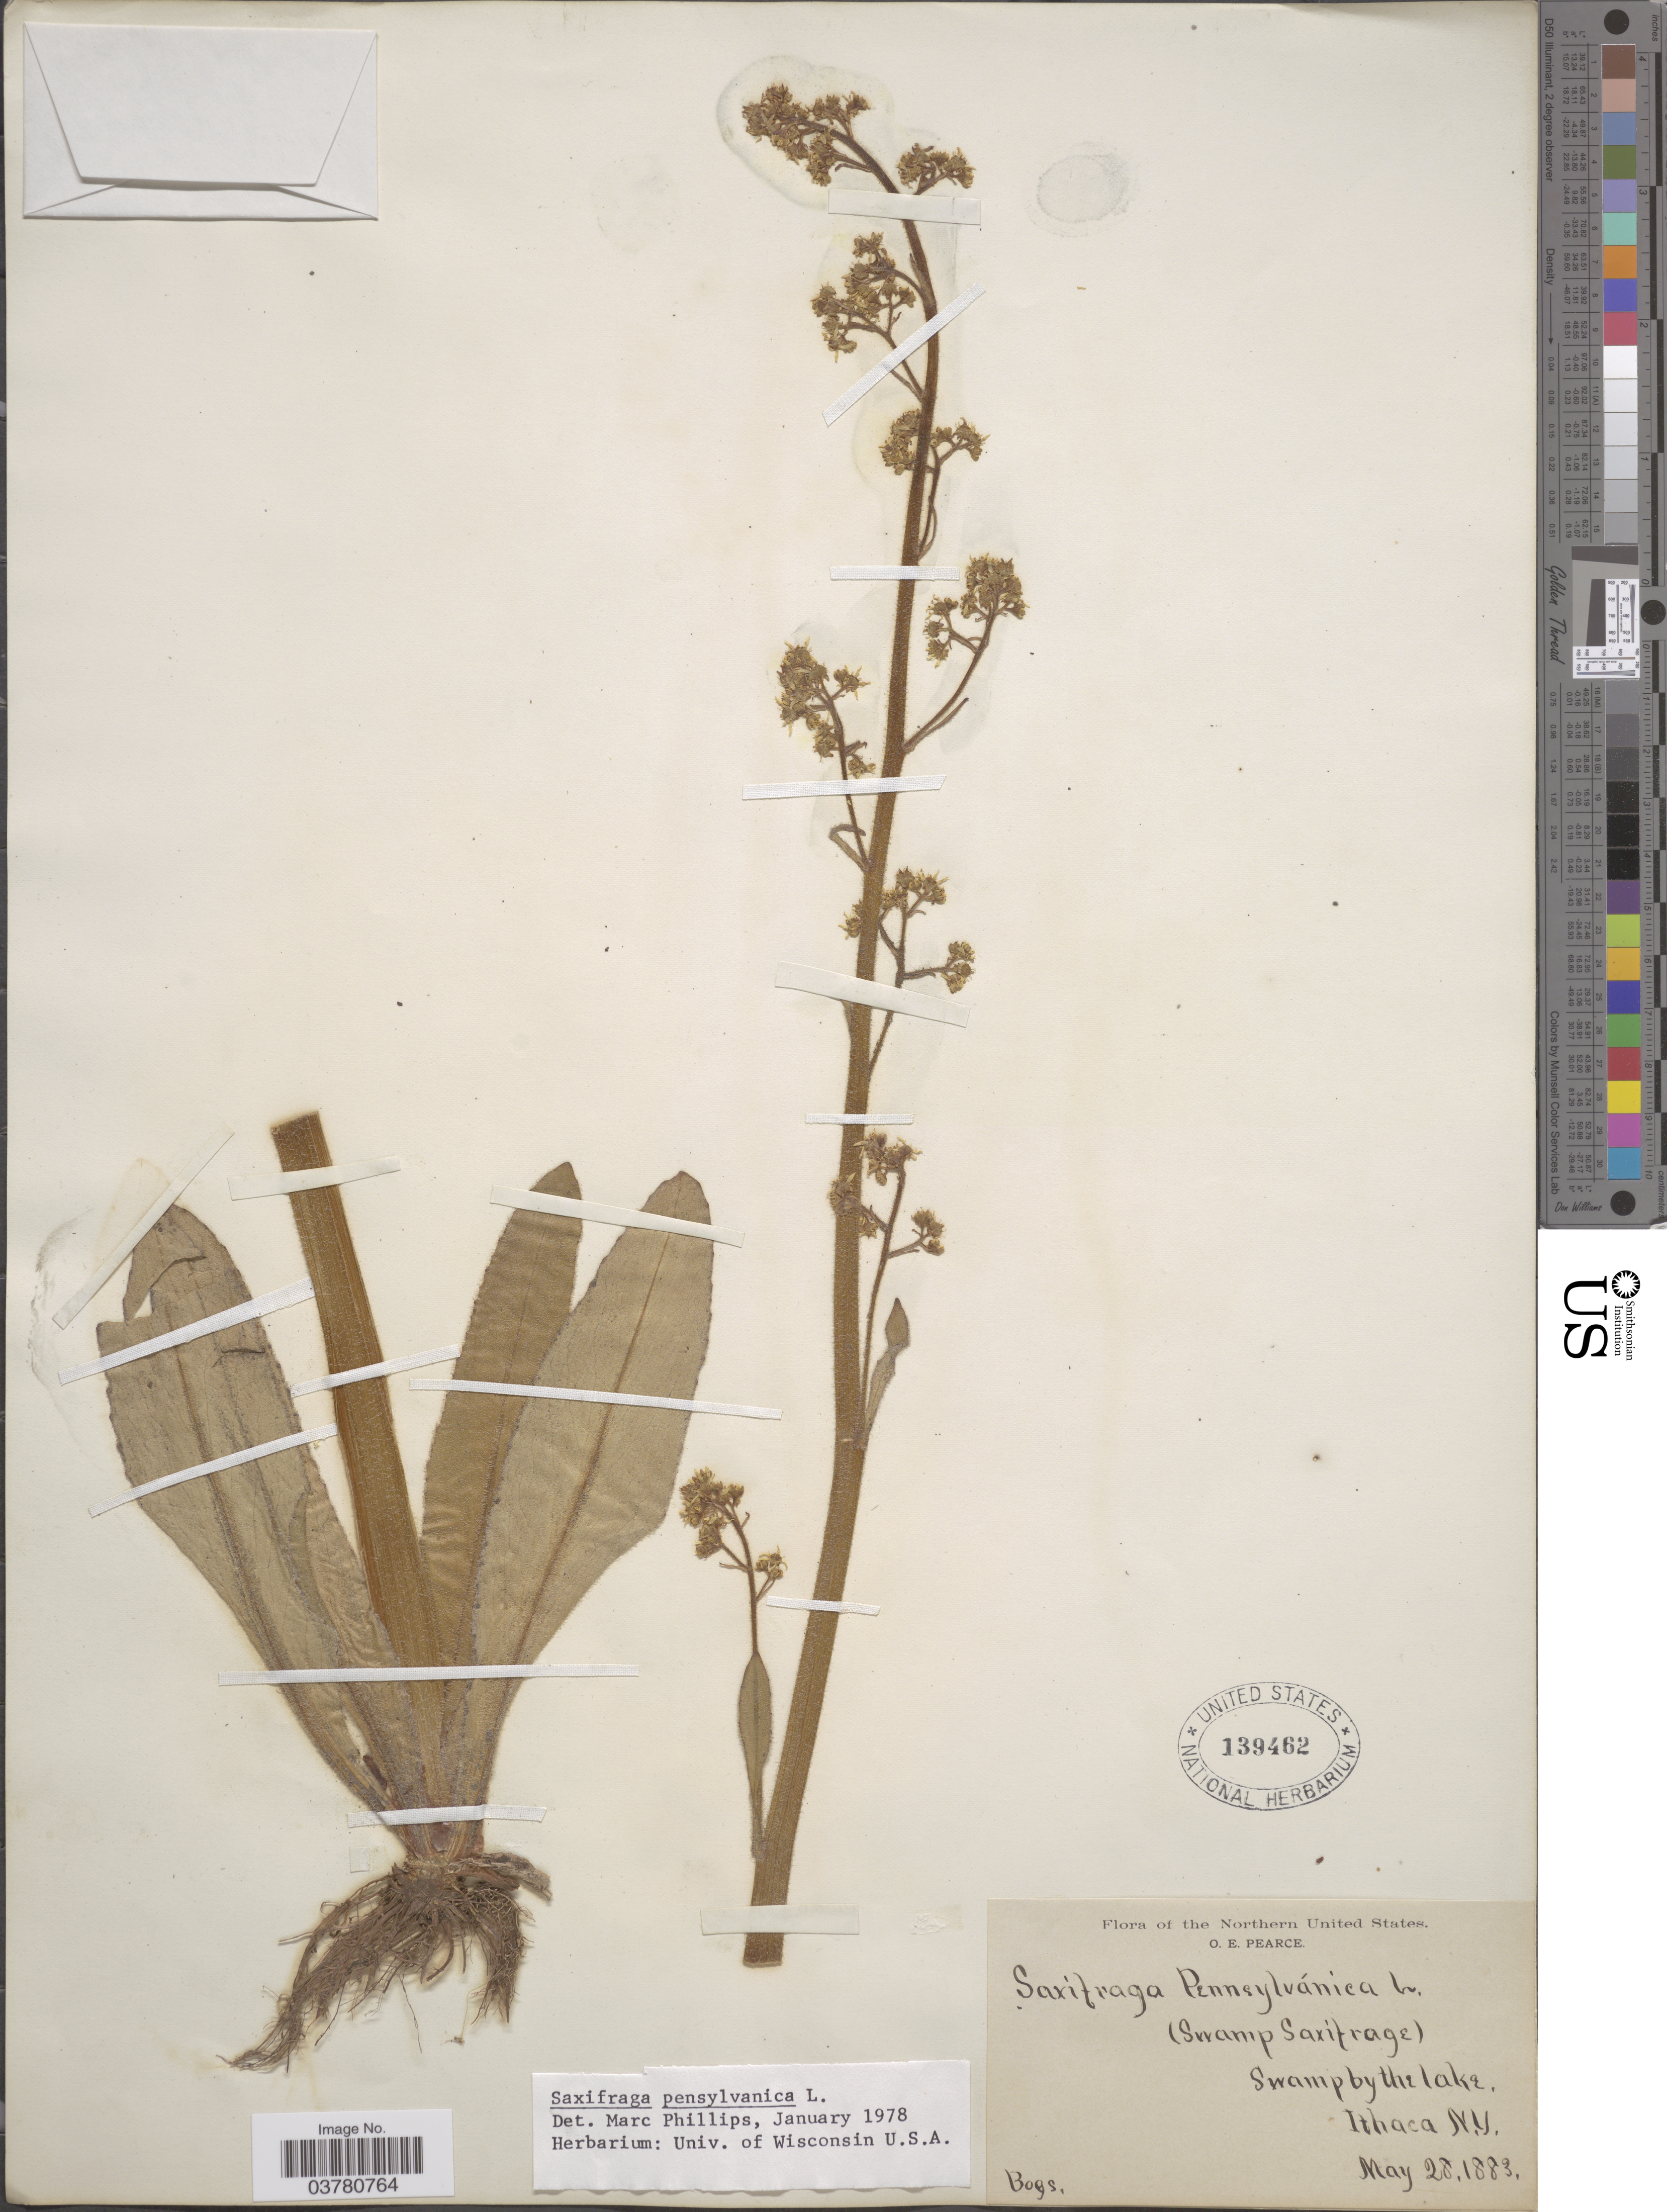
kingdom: Plantae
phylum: Tracheophyta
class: Magnoliopsida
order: Saxifragales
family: Saxifragaceae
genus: Micranthes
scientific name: Micranthes pensylvanica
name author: (L.) Haw.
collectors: O. E. Pearce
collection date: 1883-05-28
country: United States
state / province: New York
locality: Swamp by the lake. Ithaca.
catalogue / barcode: US 139462